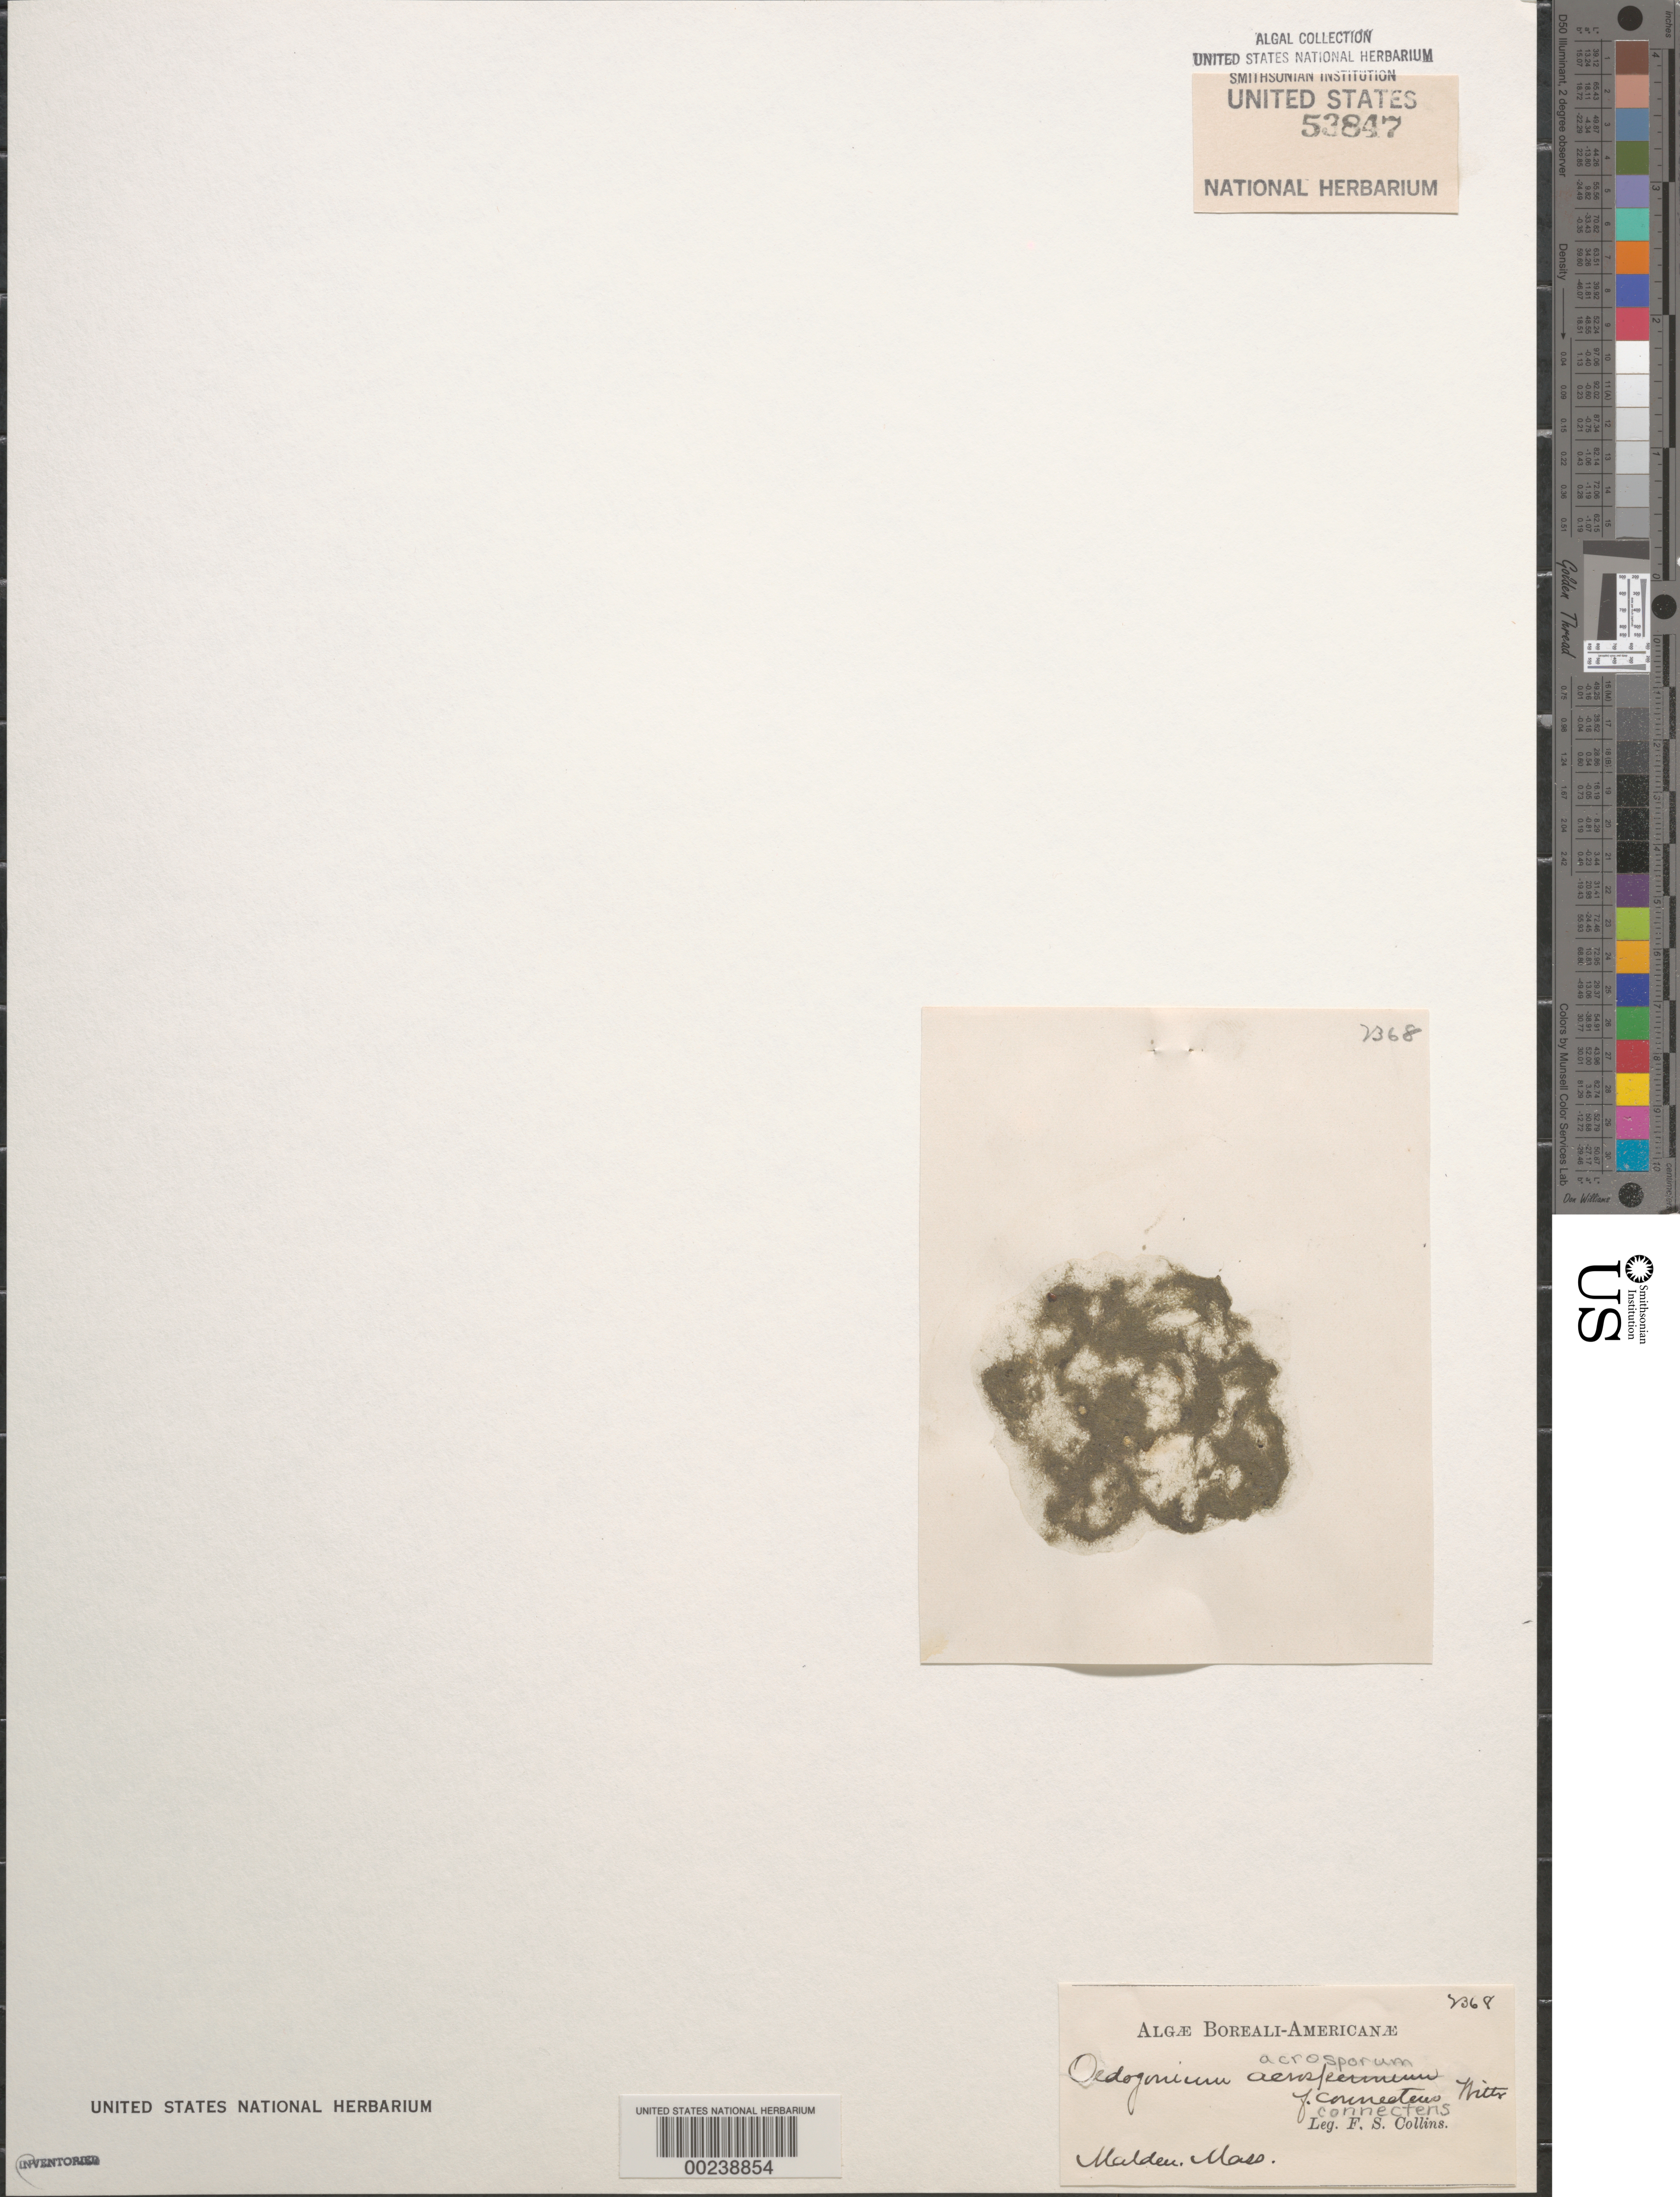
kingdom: Plantae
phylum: Chlorophyta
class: Chlorophyceae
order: Oedogoniales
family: Oedogoniaceae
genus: Oedogonium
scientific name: Oedogonium acrosporum f. connectens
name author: Wittr. in Wittr. & Nordstedt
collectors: F. Collins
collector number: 2368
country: United States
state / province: Massachusetts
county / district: Middlesex County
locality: Malden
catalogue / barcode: US 53847